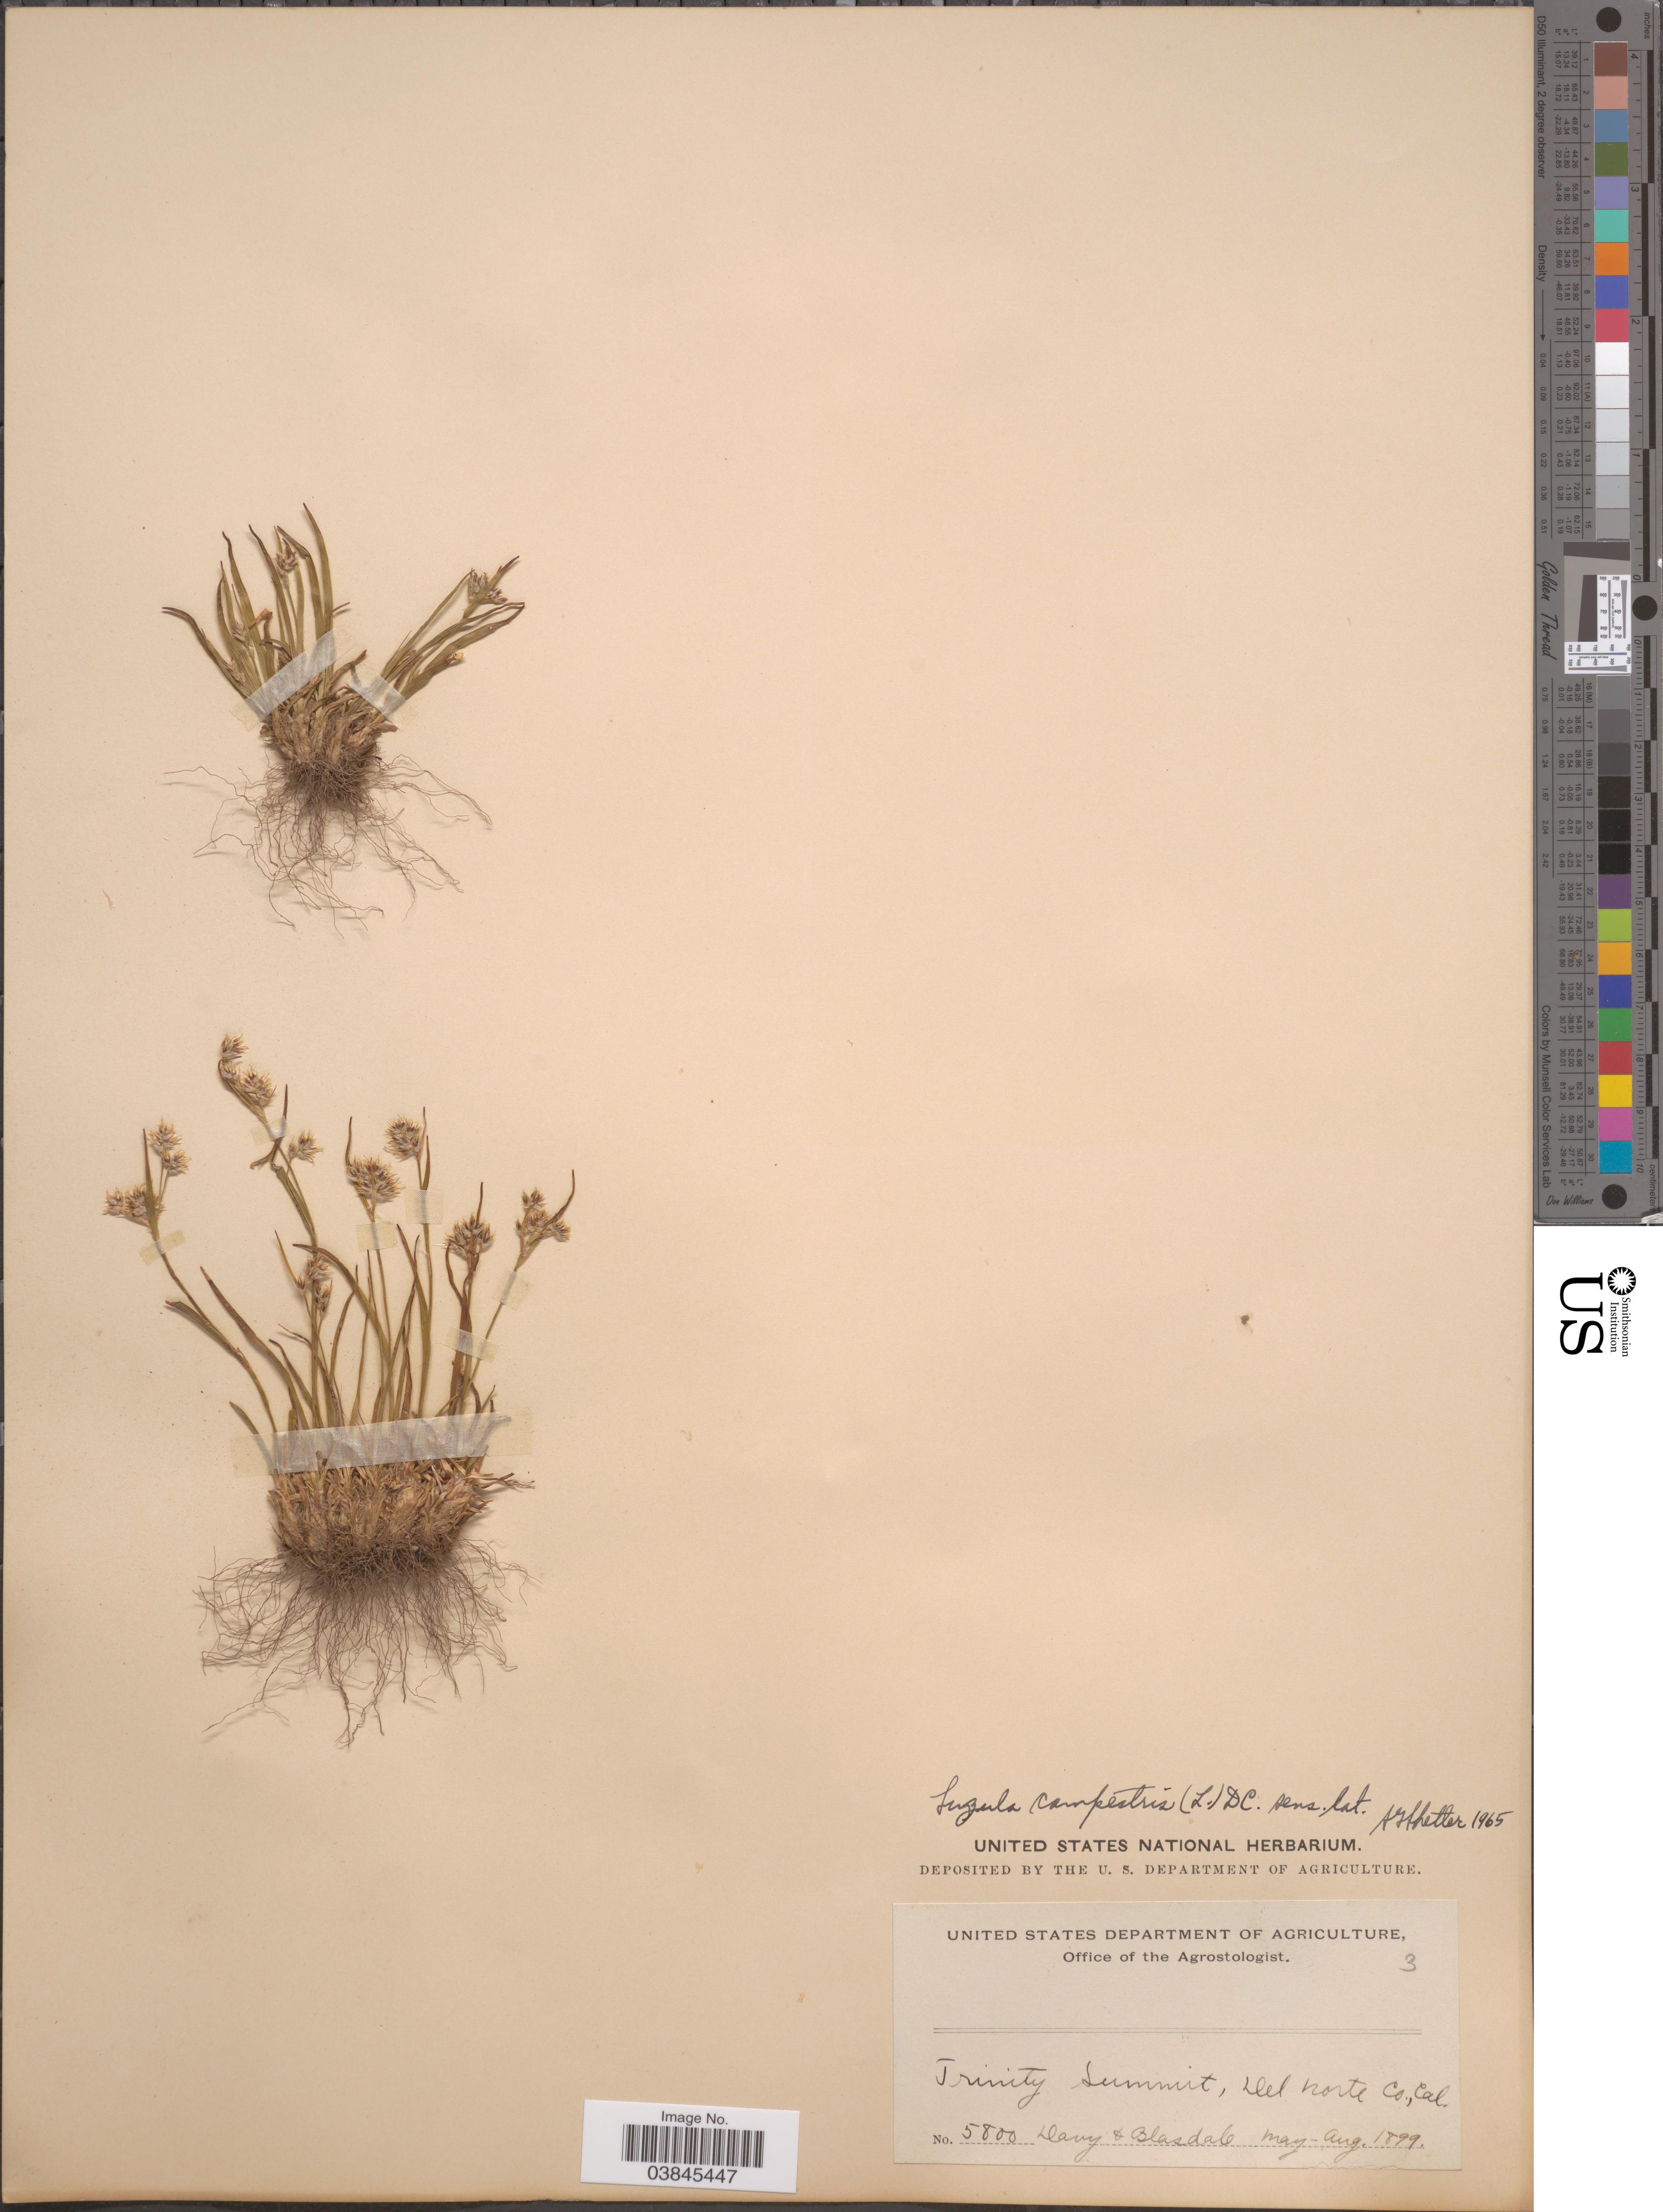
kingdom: Plantae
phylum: Tracheophyta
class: Liliopsida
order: Poales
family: Juncaceae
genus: Luzula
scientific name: Luzula campestris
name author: (L.) DC.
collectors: Davy & Blasdale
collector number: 5800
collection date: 1899-05/1899-08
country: United States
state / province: California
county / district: Del Norte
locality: Trinity Summit, Del Norte Co.